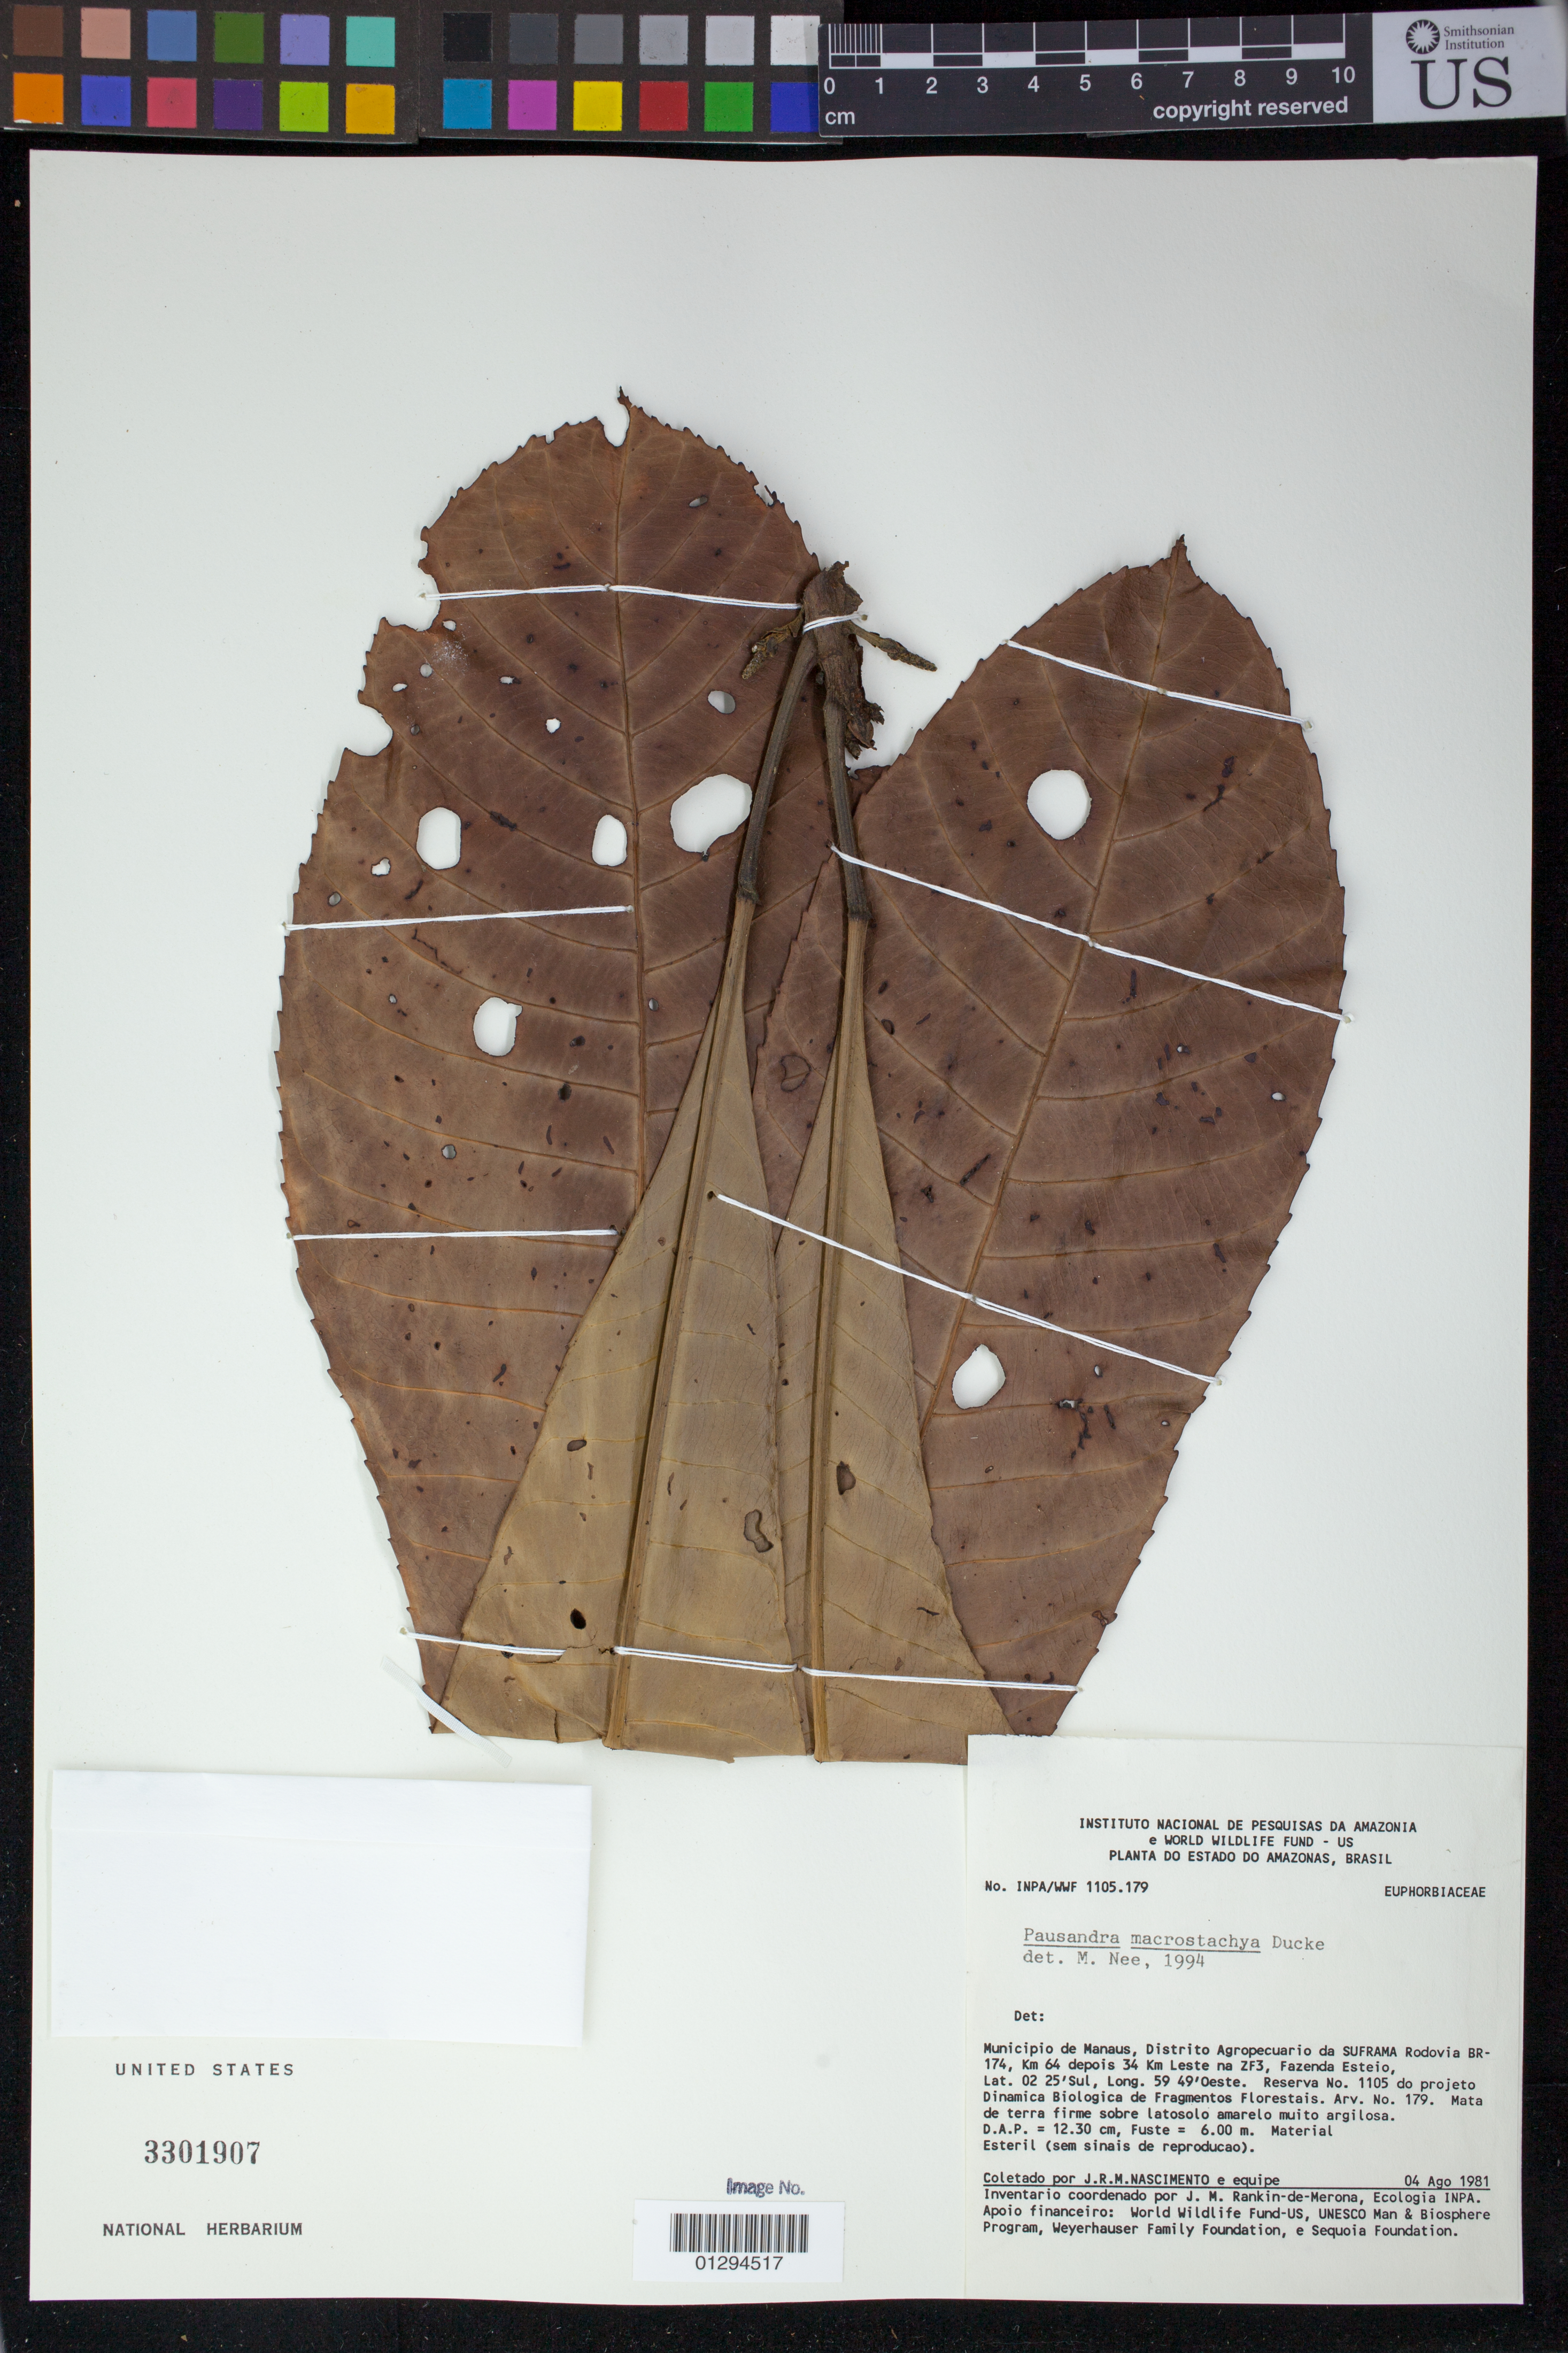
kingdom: Plantae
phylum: Tracheophyta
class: Magnoliopsida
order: Malpighiales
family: Euphorbiaceae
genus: Pausandra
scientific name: Pausandra martinii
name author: Baill.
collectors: J. R. Nascimento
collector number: INPA/WWF 1105.179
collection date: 1981-08-04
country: Brazil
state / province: Amazonas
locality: Municipio de Manaus, Distrito Agropecuario da SUFRAMA Rodovia BR-174, Km 64 depois 34 Km Leste na ZF3, Fazenda Esteio. Reserva No. 1105 do projeto Dinamica Biologica de Fragmentos Florestais. Arv. No. 179.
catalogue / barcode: US 3301907